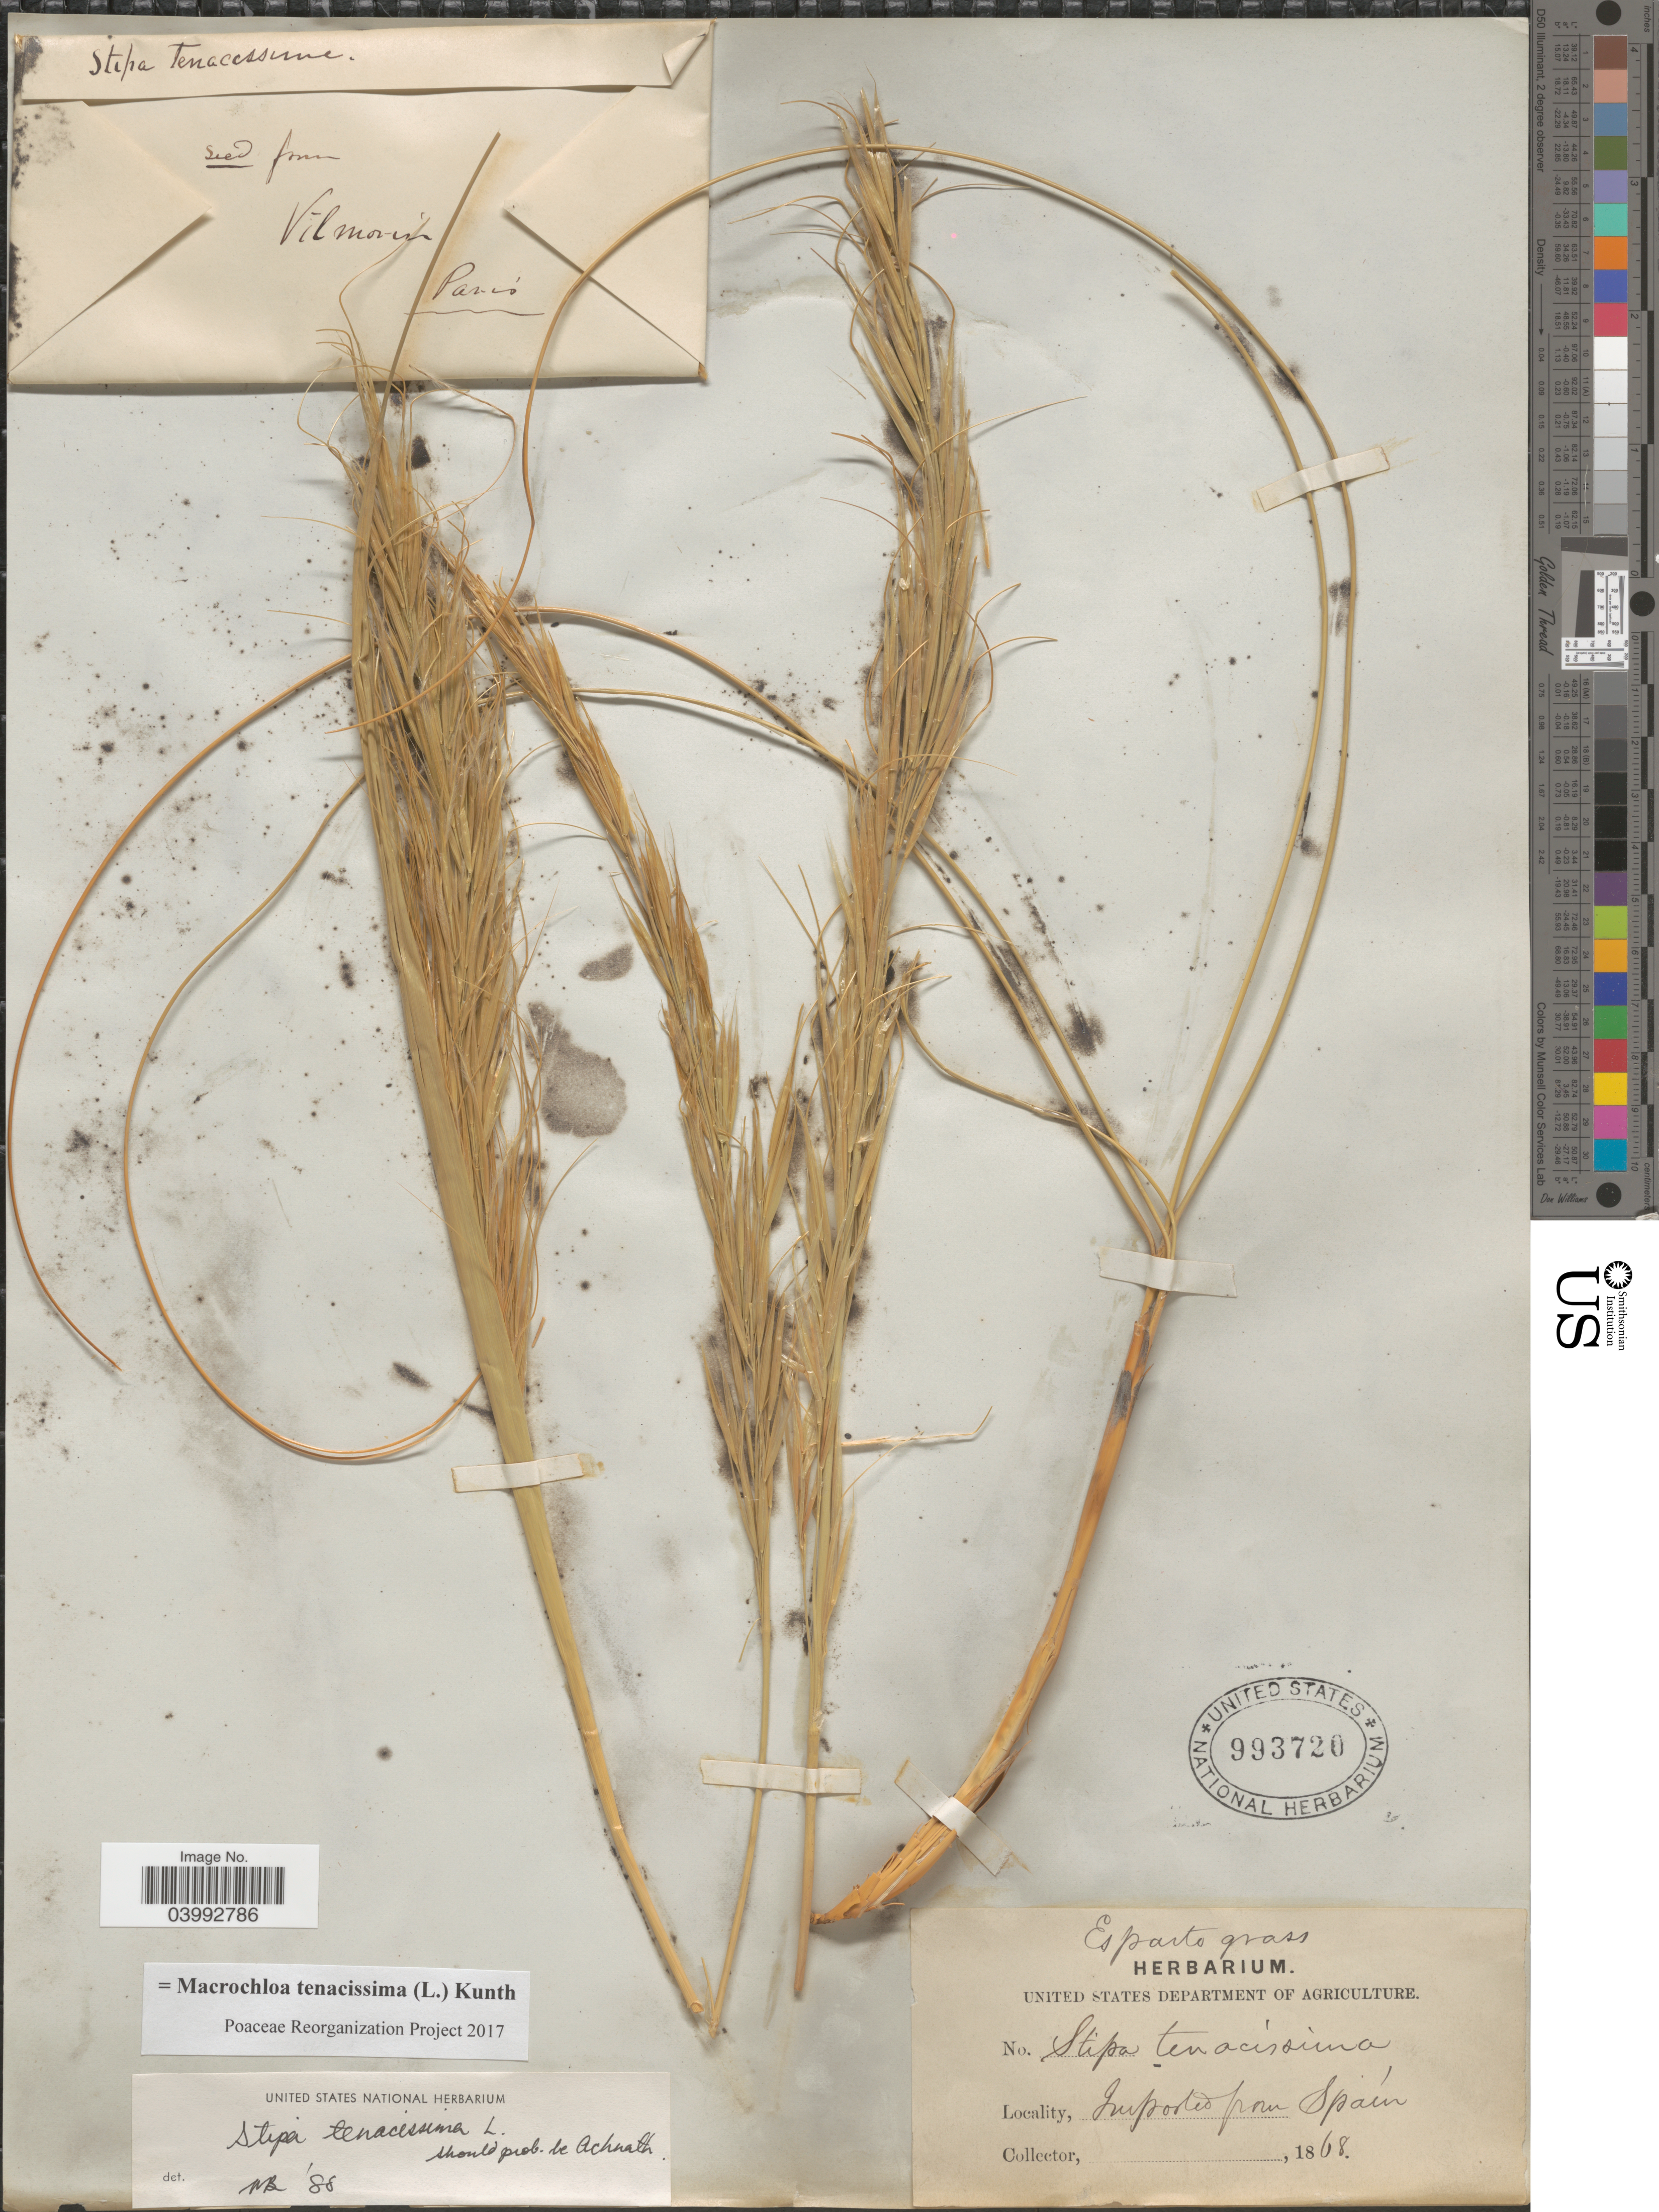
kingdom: Plantae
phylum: Tracheophyta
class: Liliopsida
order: Poales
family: Poaceae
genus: Macrochloa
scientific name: Macrochloa tenacissima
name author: (L.) Kunth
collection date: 1868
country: Spain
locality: Imported from Spain.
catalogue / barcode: US 993720